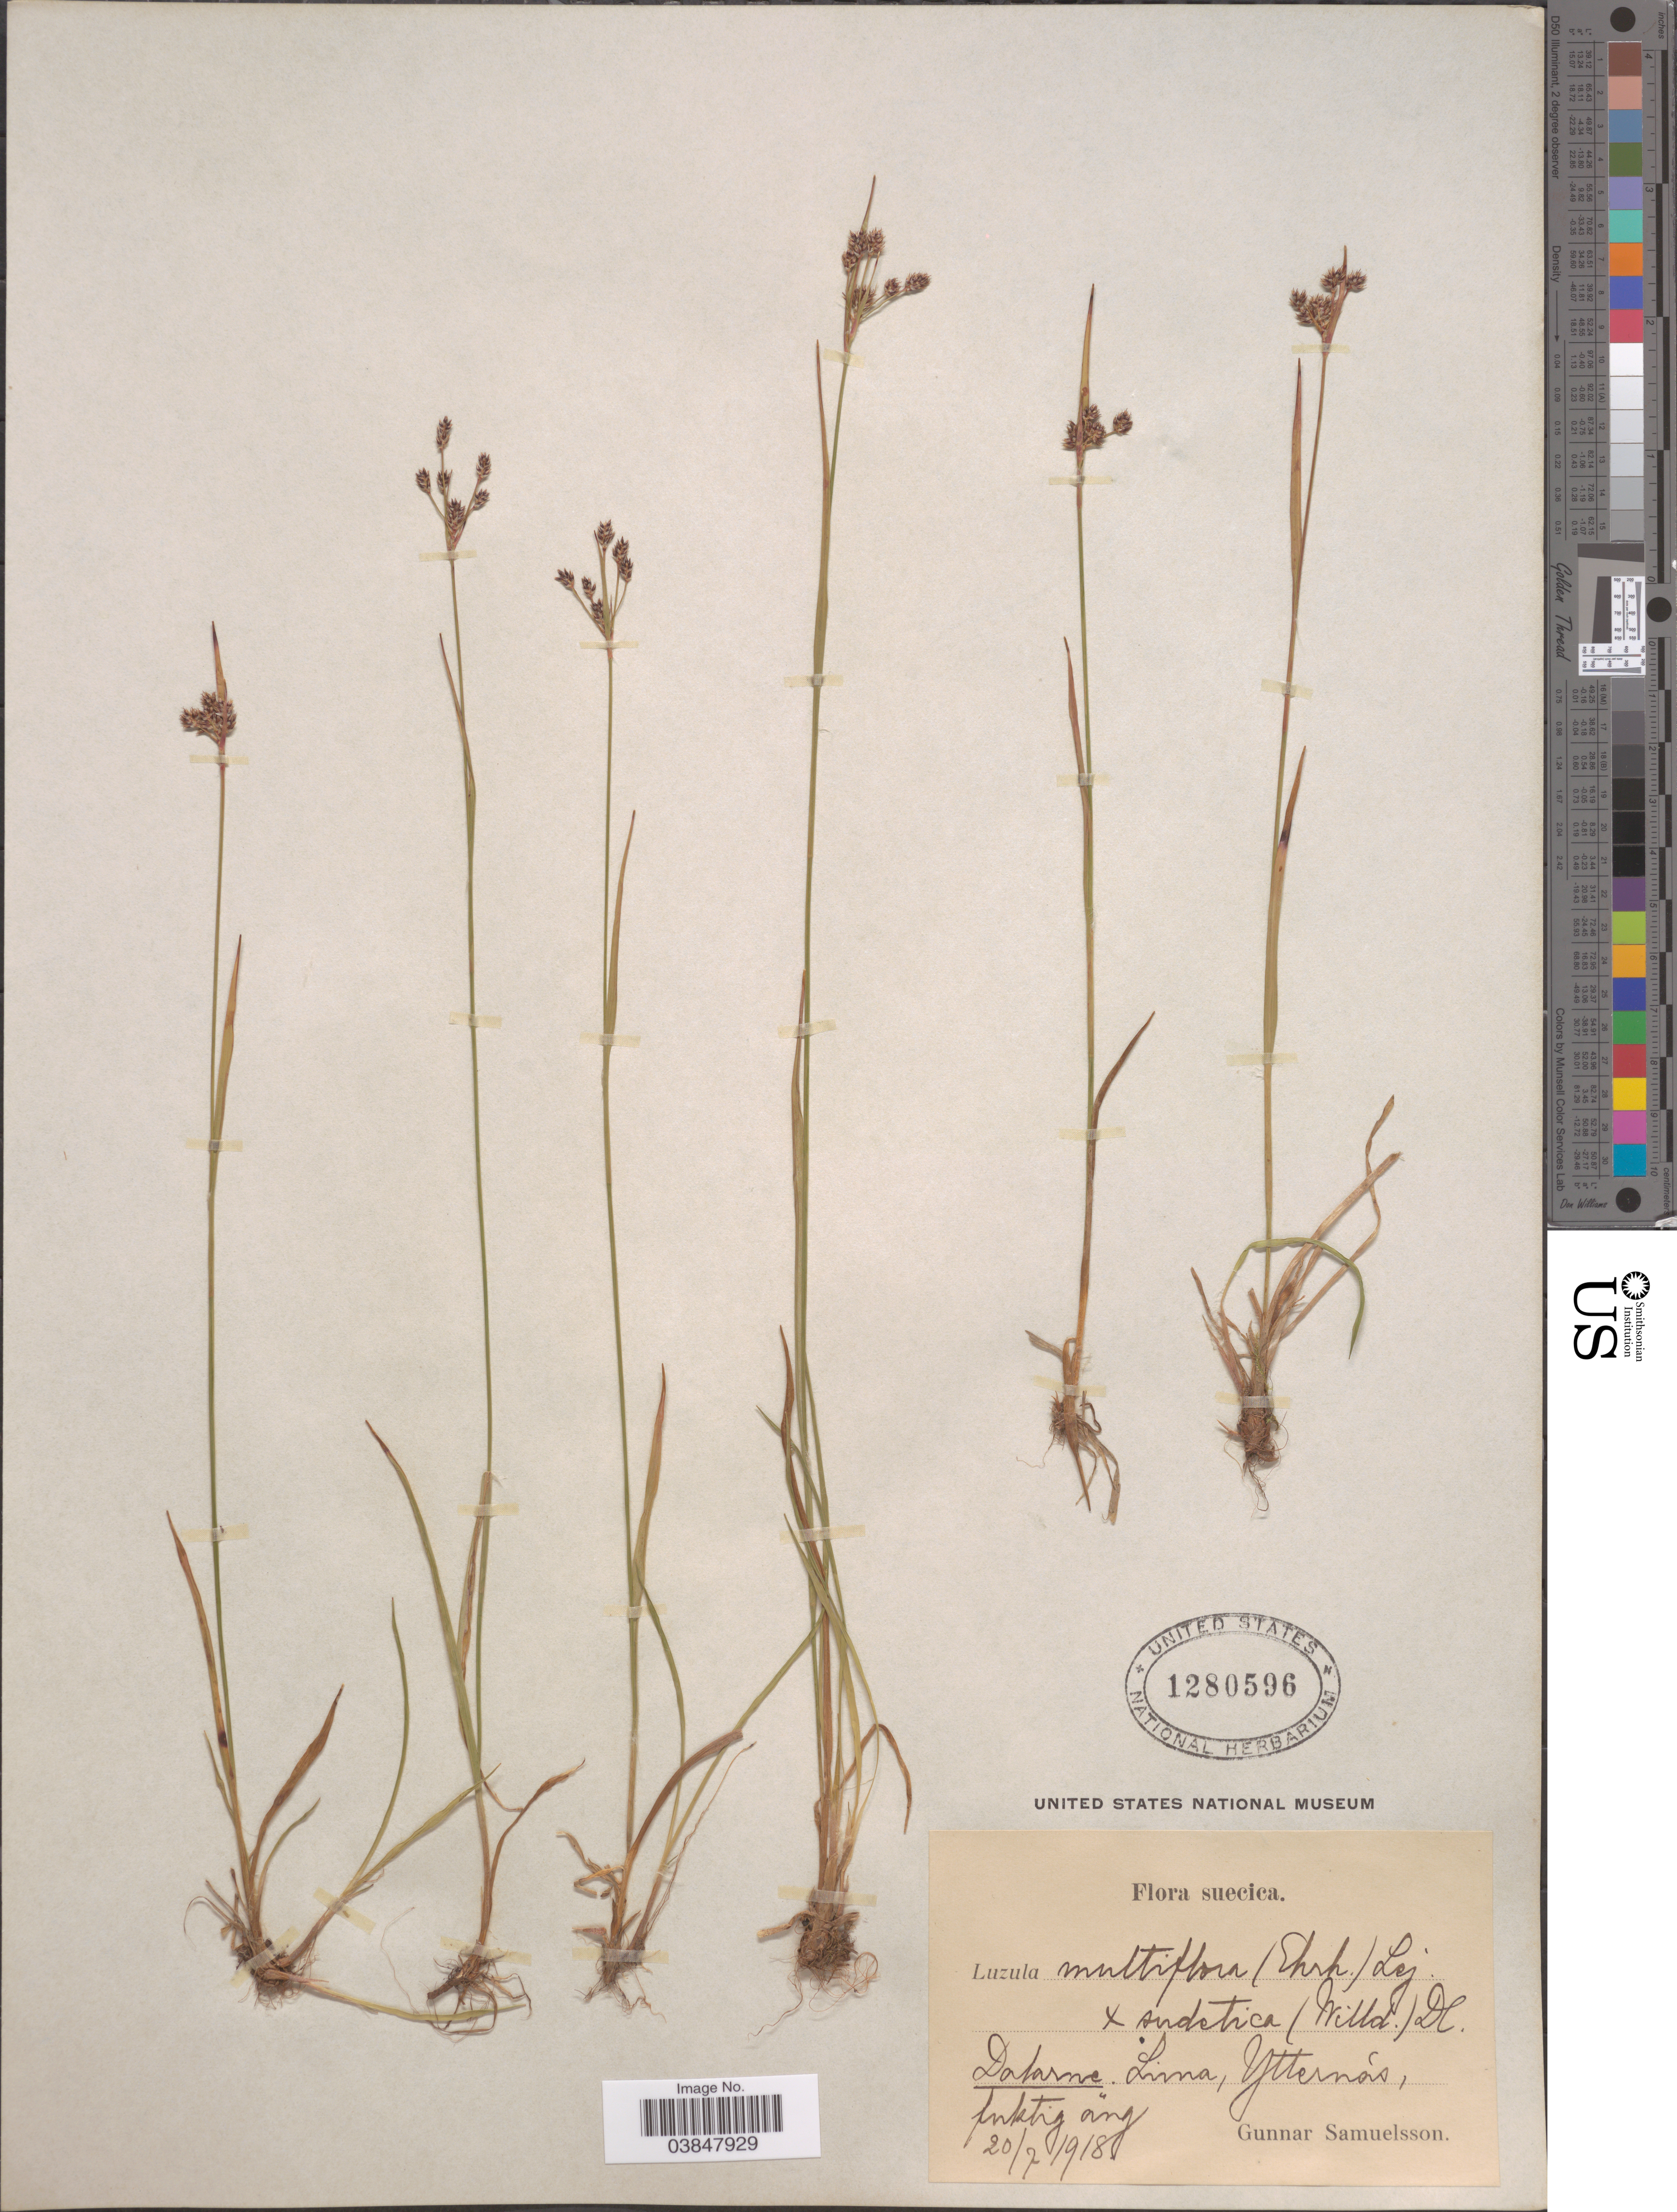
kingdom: Plantae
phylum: Tracheophyta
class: Liliopsida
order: Poales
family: Juncaceae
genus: Luzula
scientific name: Luzula multiflora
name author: (Ehrh.) Lej.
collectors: G. Samuelsson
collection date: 1918-07-20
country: Sweden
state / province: Dalarna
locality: Dalarna . Lima, Ytternas.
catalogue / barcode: US 1280596